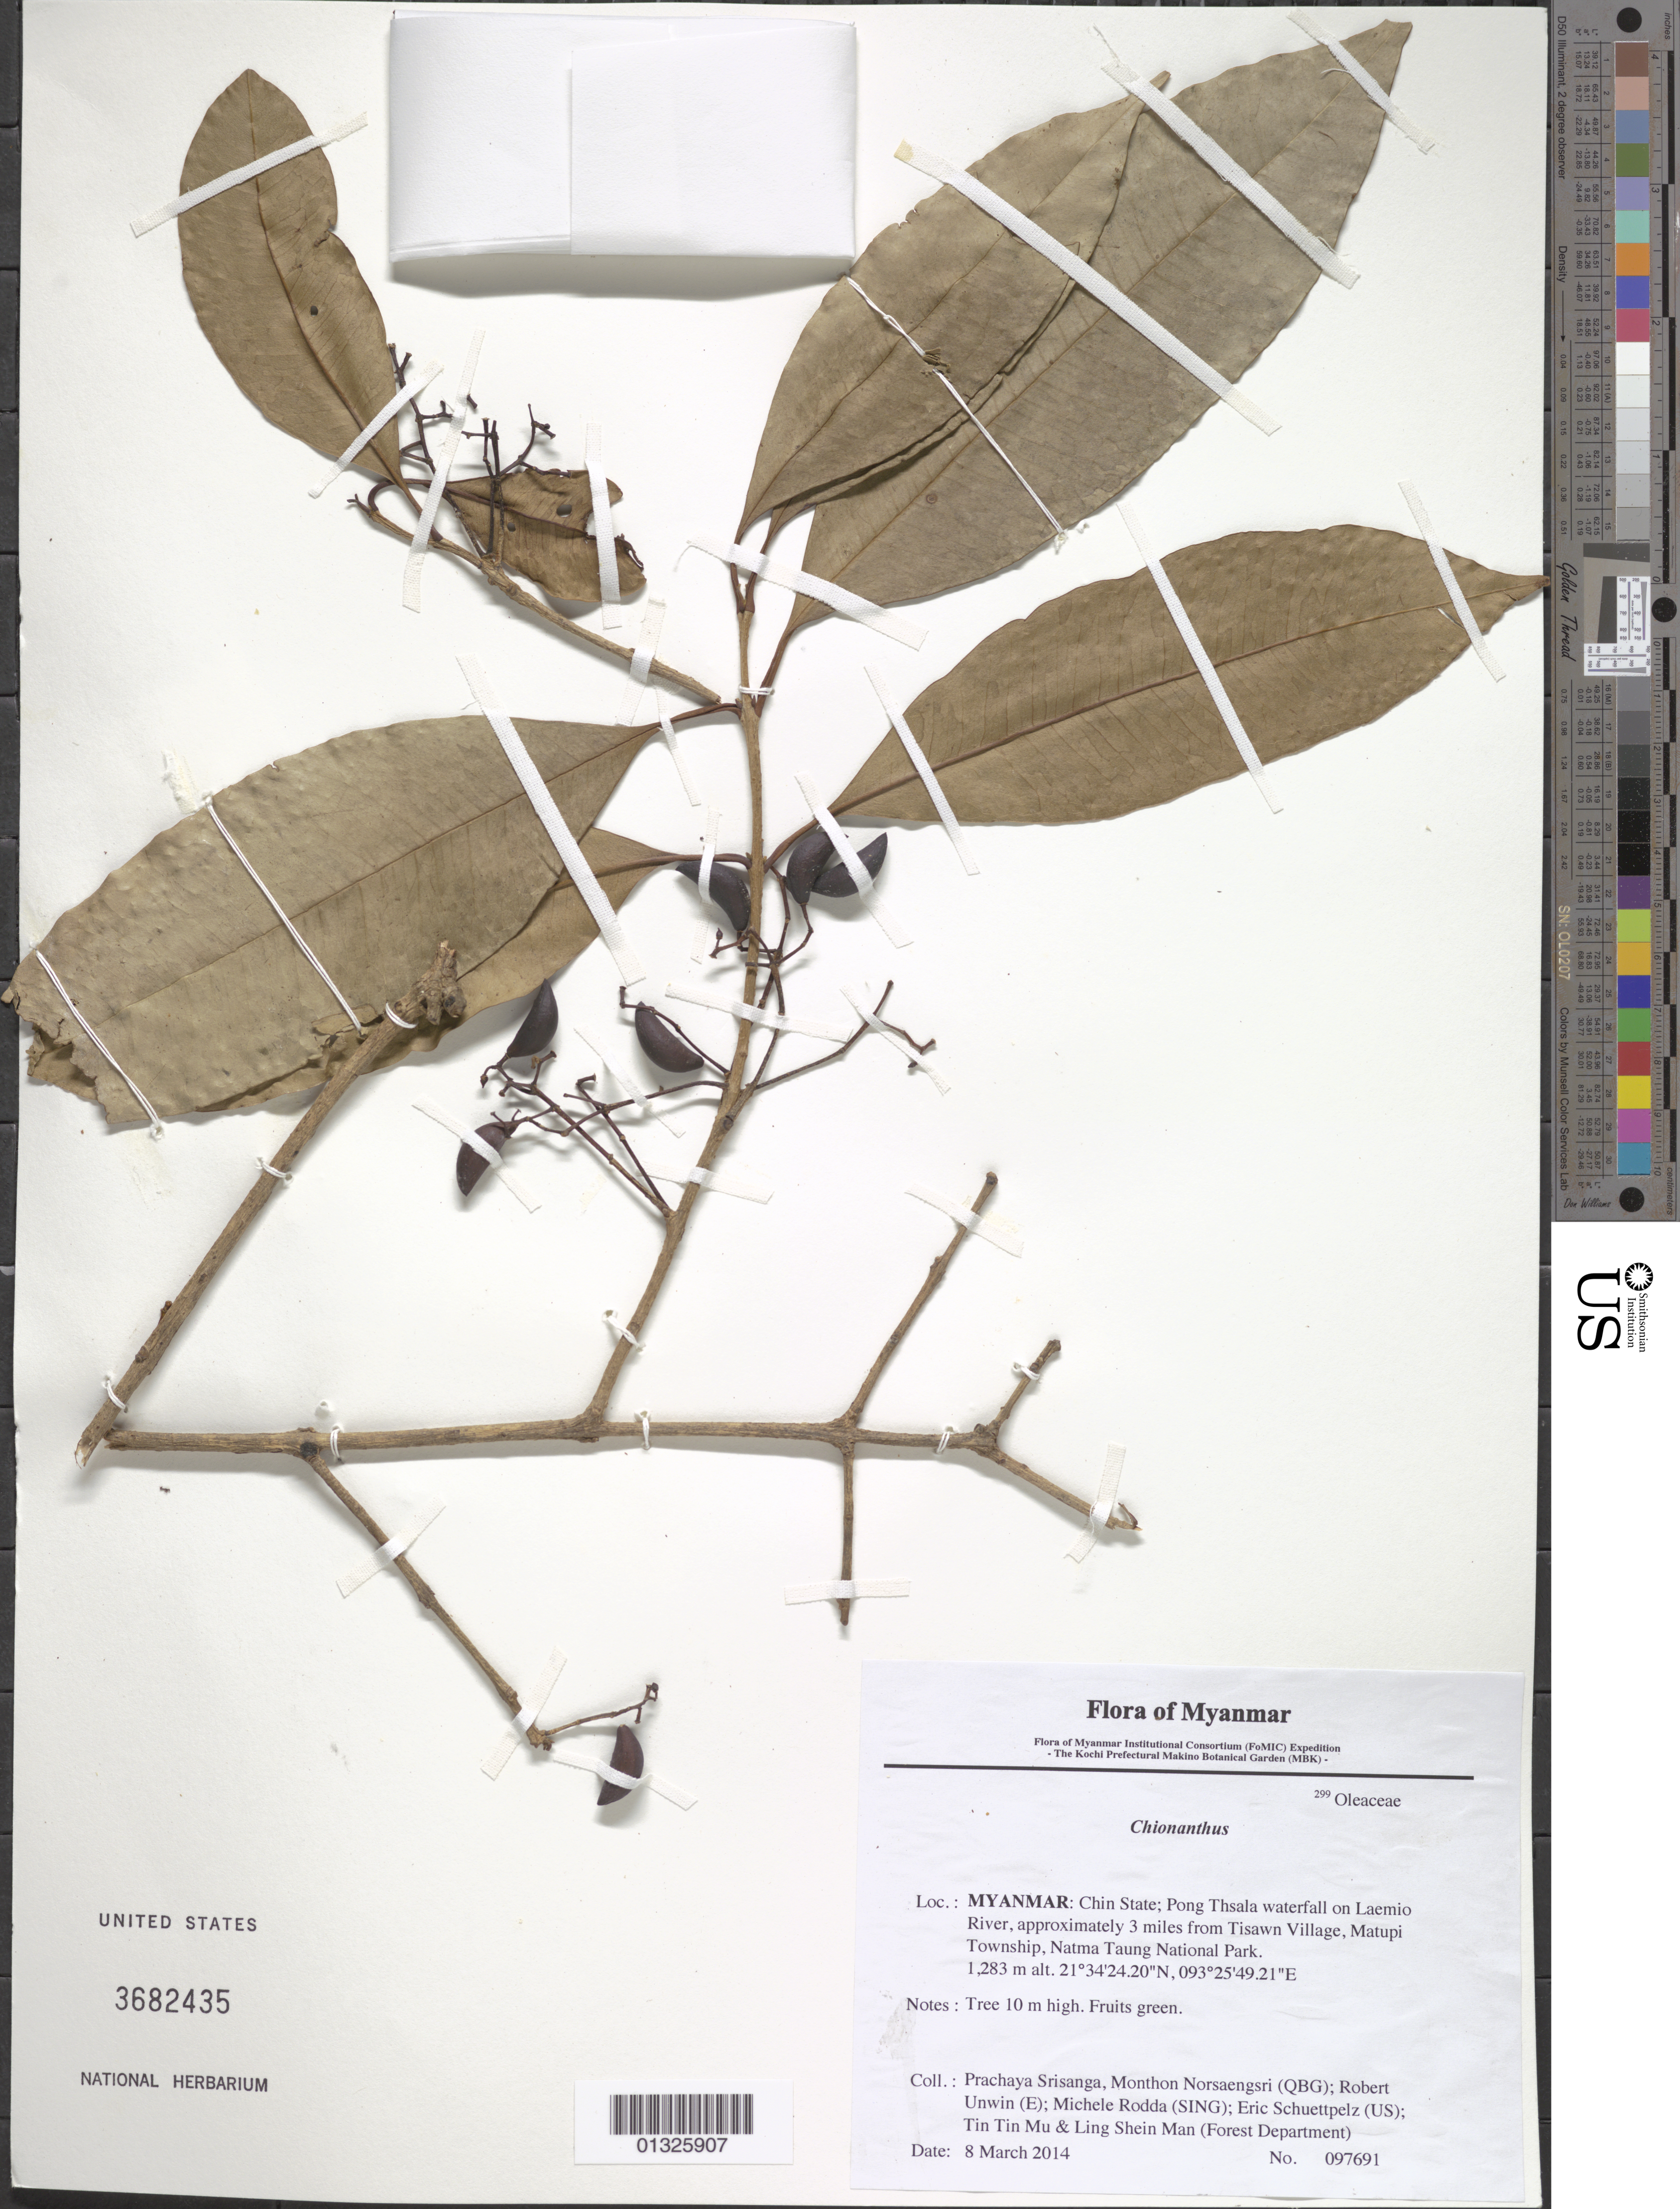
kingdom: Plantae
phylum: Tracheophyta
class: Magnoliopsida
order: Lamiales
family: Oleaceae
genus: Chionanthus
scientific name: Chionanthus sp.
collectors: P. Srisanga, M. Norsaengsri, R. Unwin, M. Rodda, E. Schuettpelz, Tin Tin Mu & Ling Shein Man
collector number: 97691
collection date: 2014-03-08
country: Myanmar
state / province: Chin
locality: Pong Thsala waterfall on Laemio River, approximately 3 miles from Tisawn Village, Matupi Township, Natma Taung National Park.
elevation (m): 1283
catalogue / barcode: US 3682435